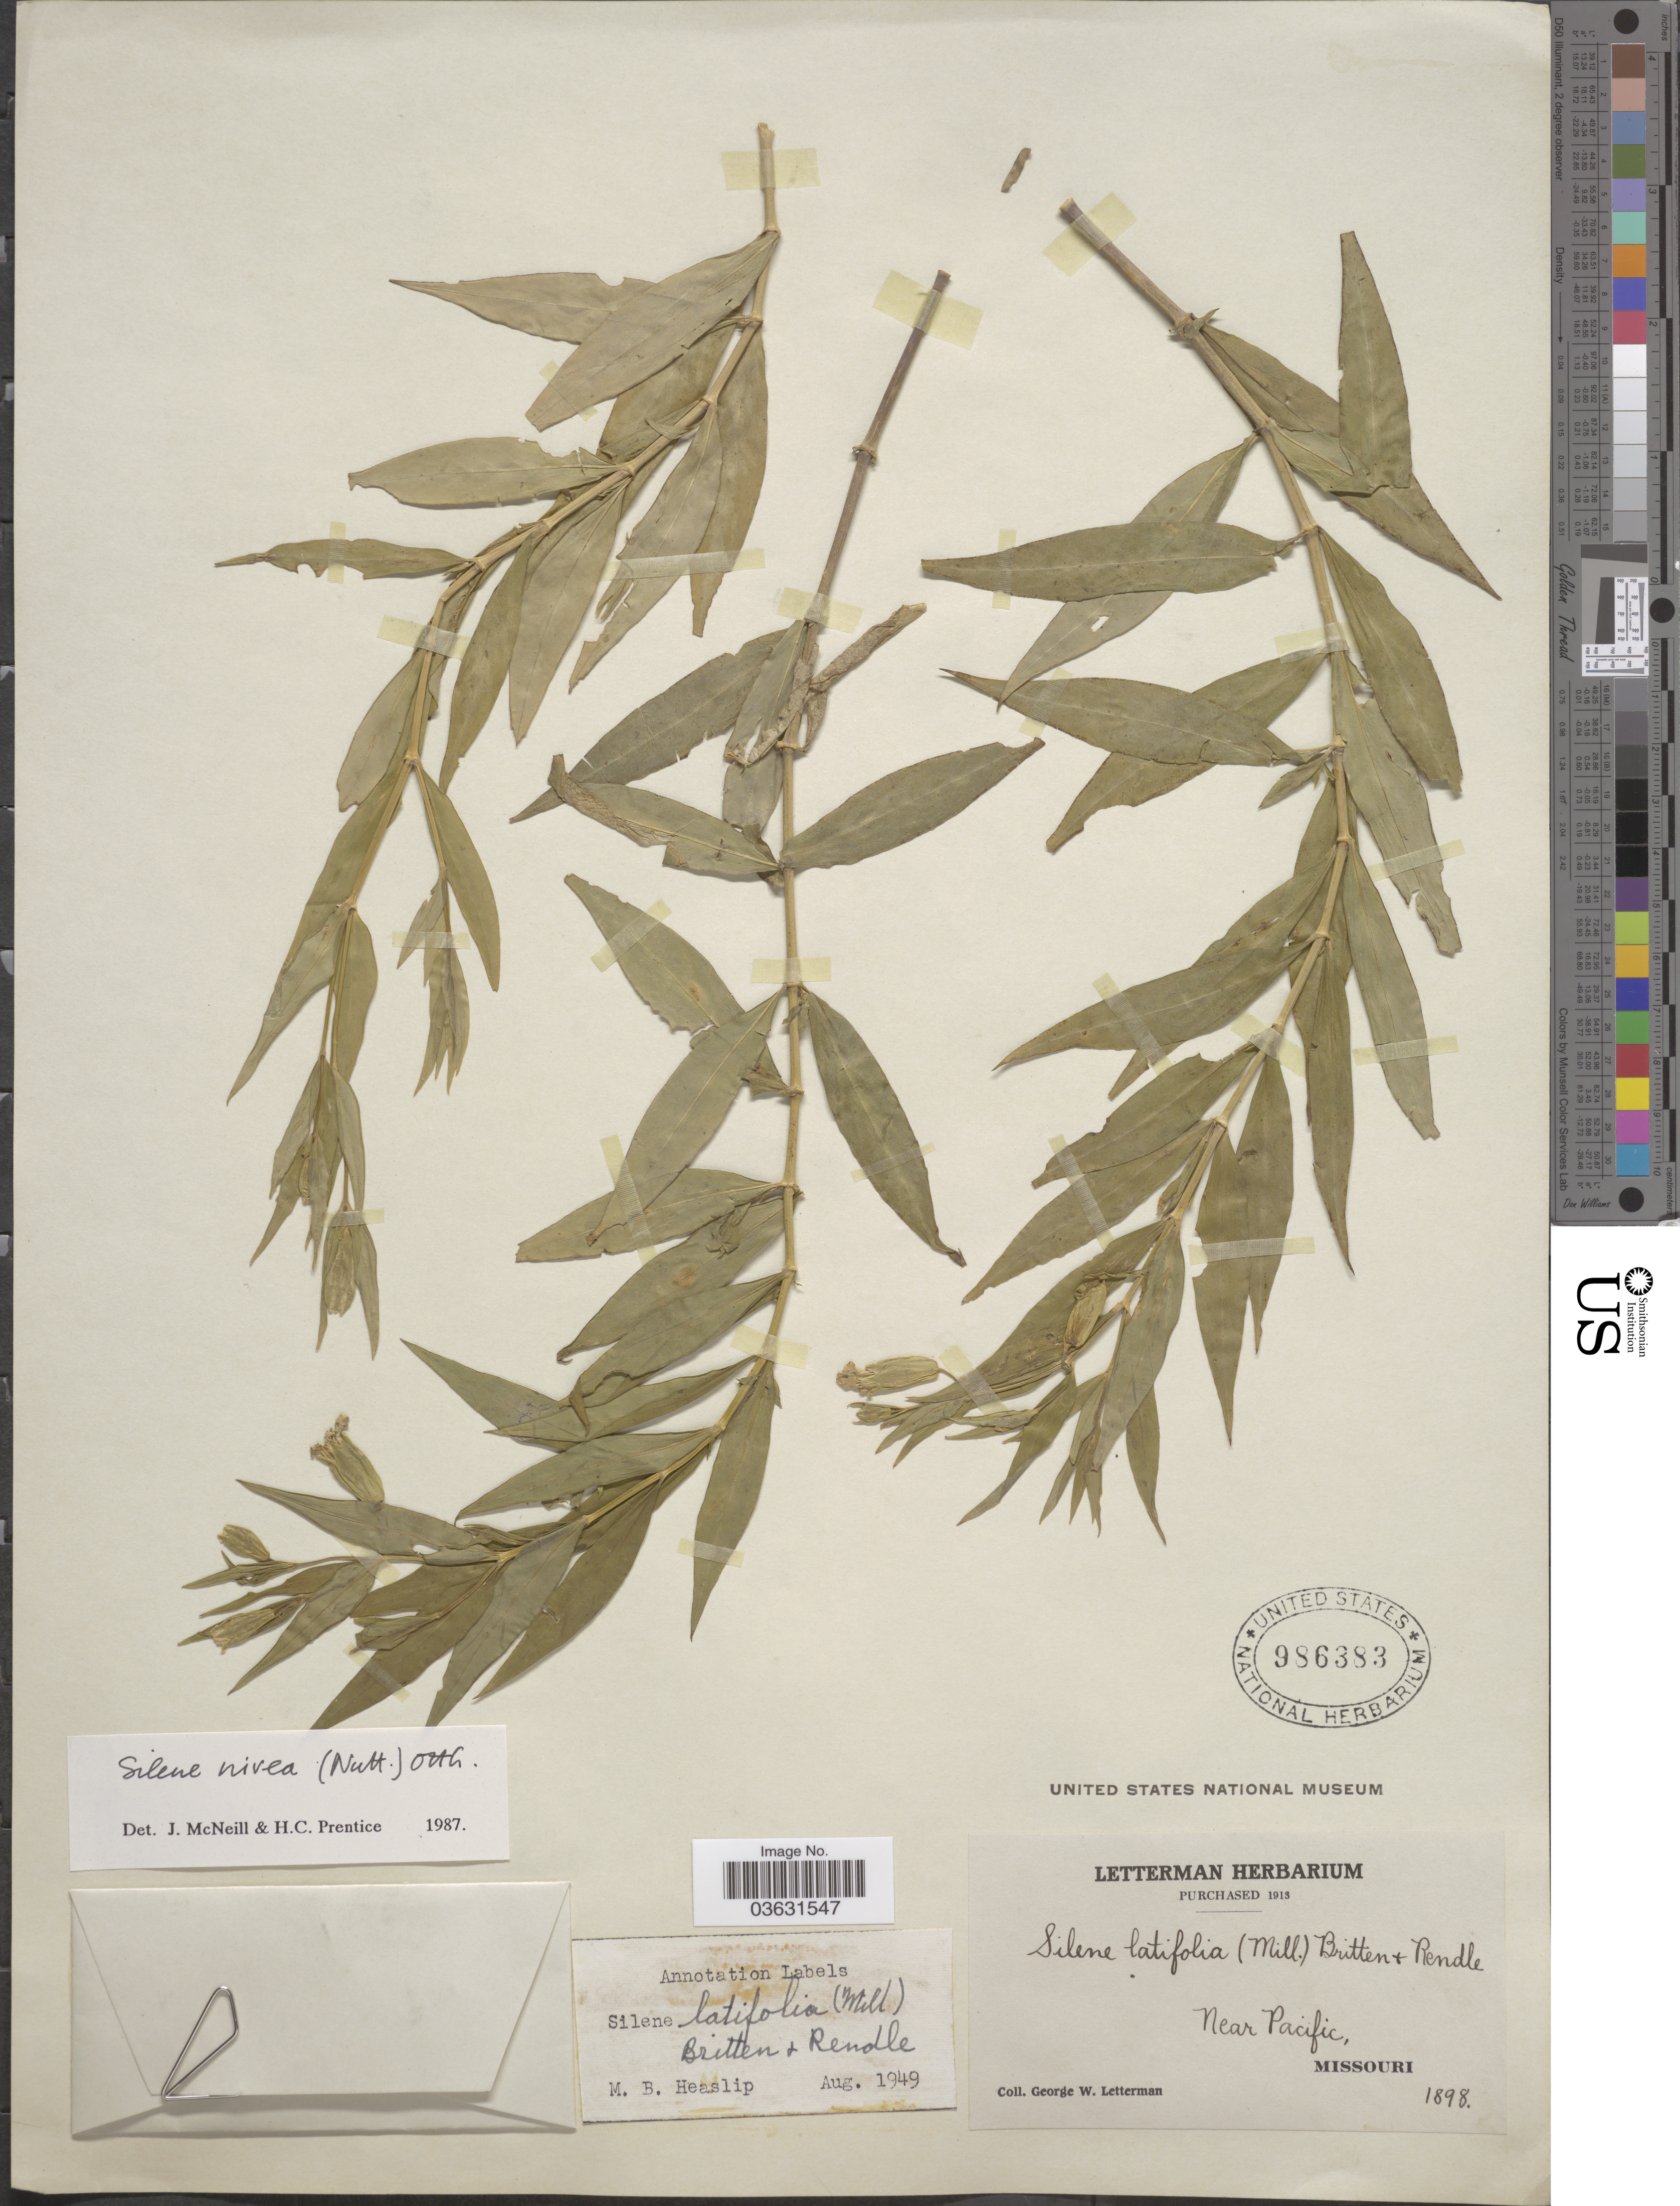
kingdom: Plantae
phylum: Tracheophyta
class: Magnoliopsida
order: Caryophyllales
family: Caryophyllaceae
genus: Silene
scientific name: Silene nivea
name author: (Nutt.) Muhl. ex DC.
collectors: G. W. Letterman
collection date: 1898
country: United States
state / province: Missouri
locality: Near Pacific.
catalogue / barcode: US 986383